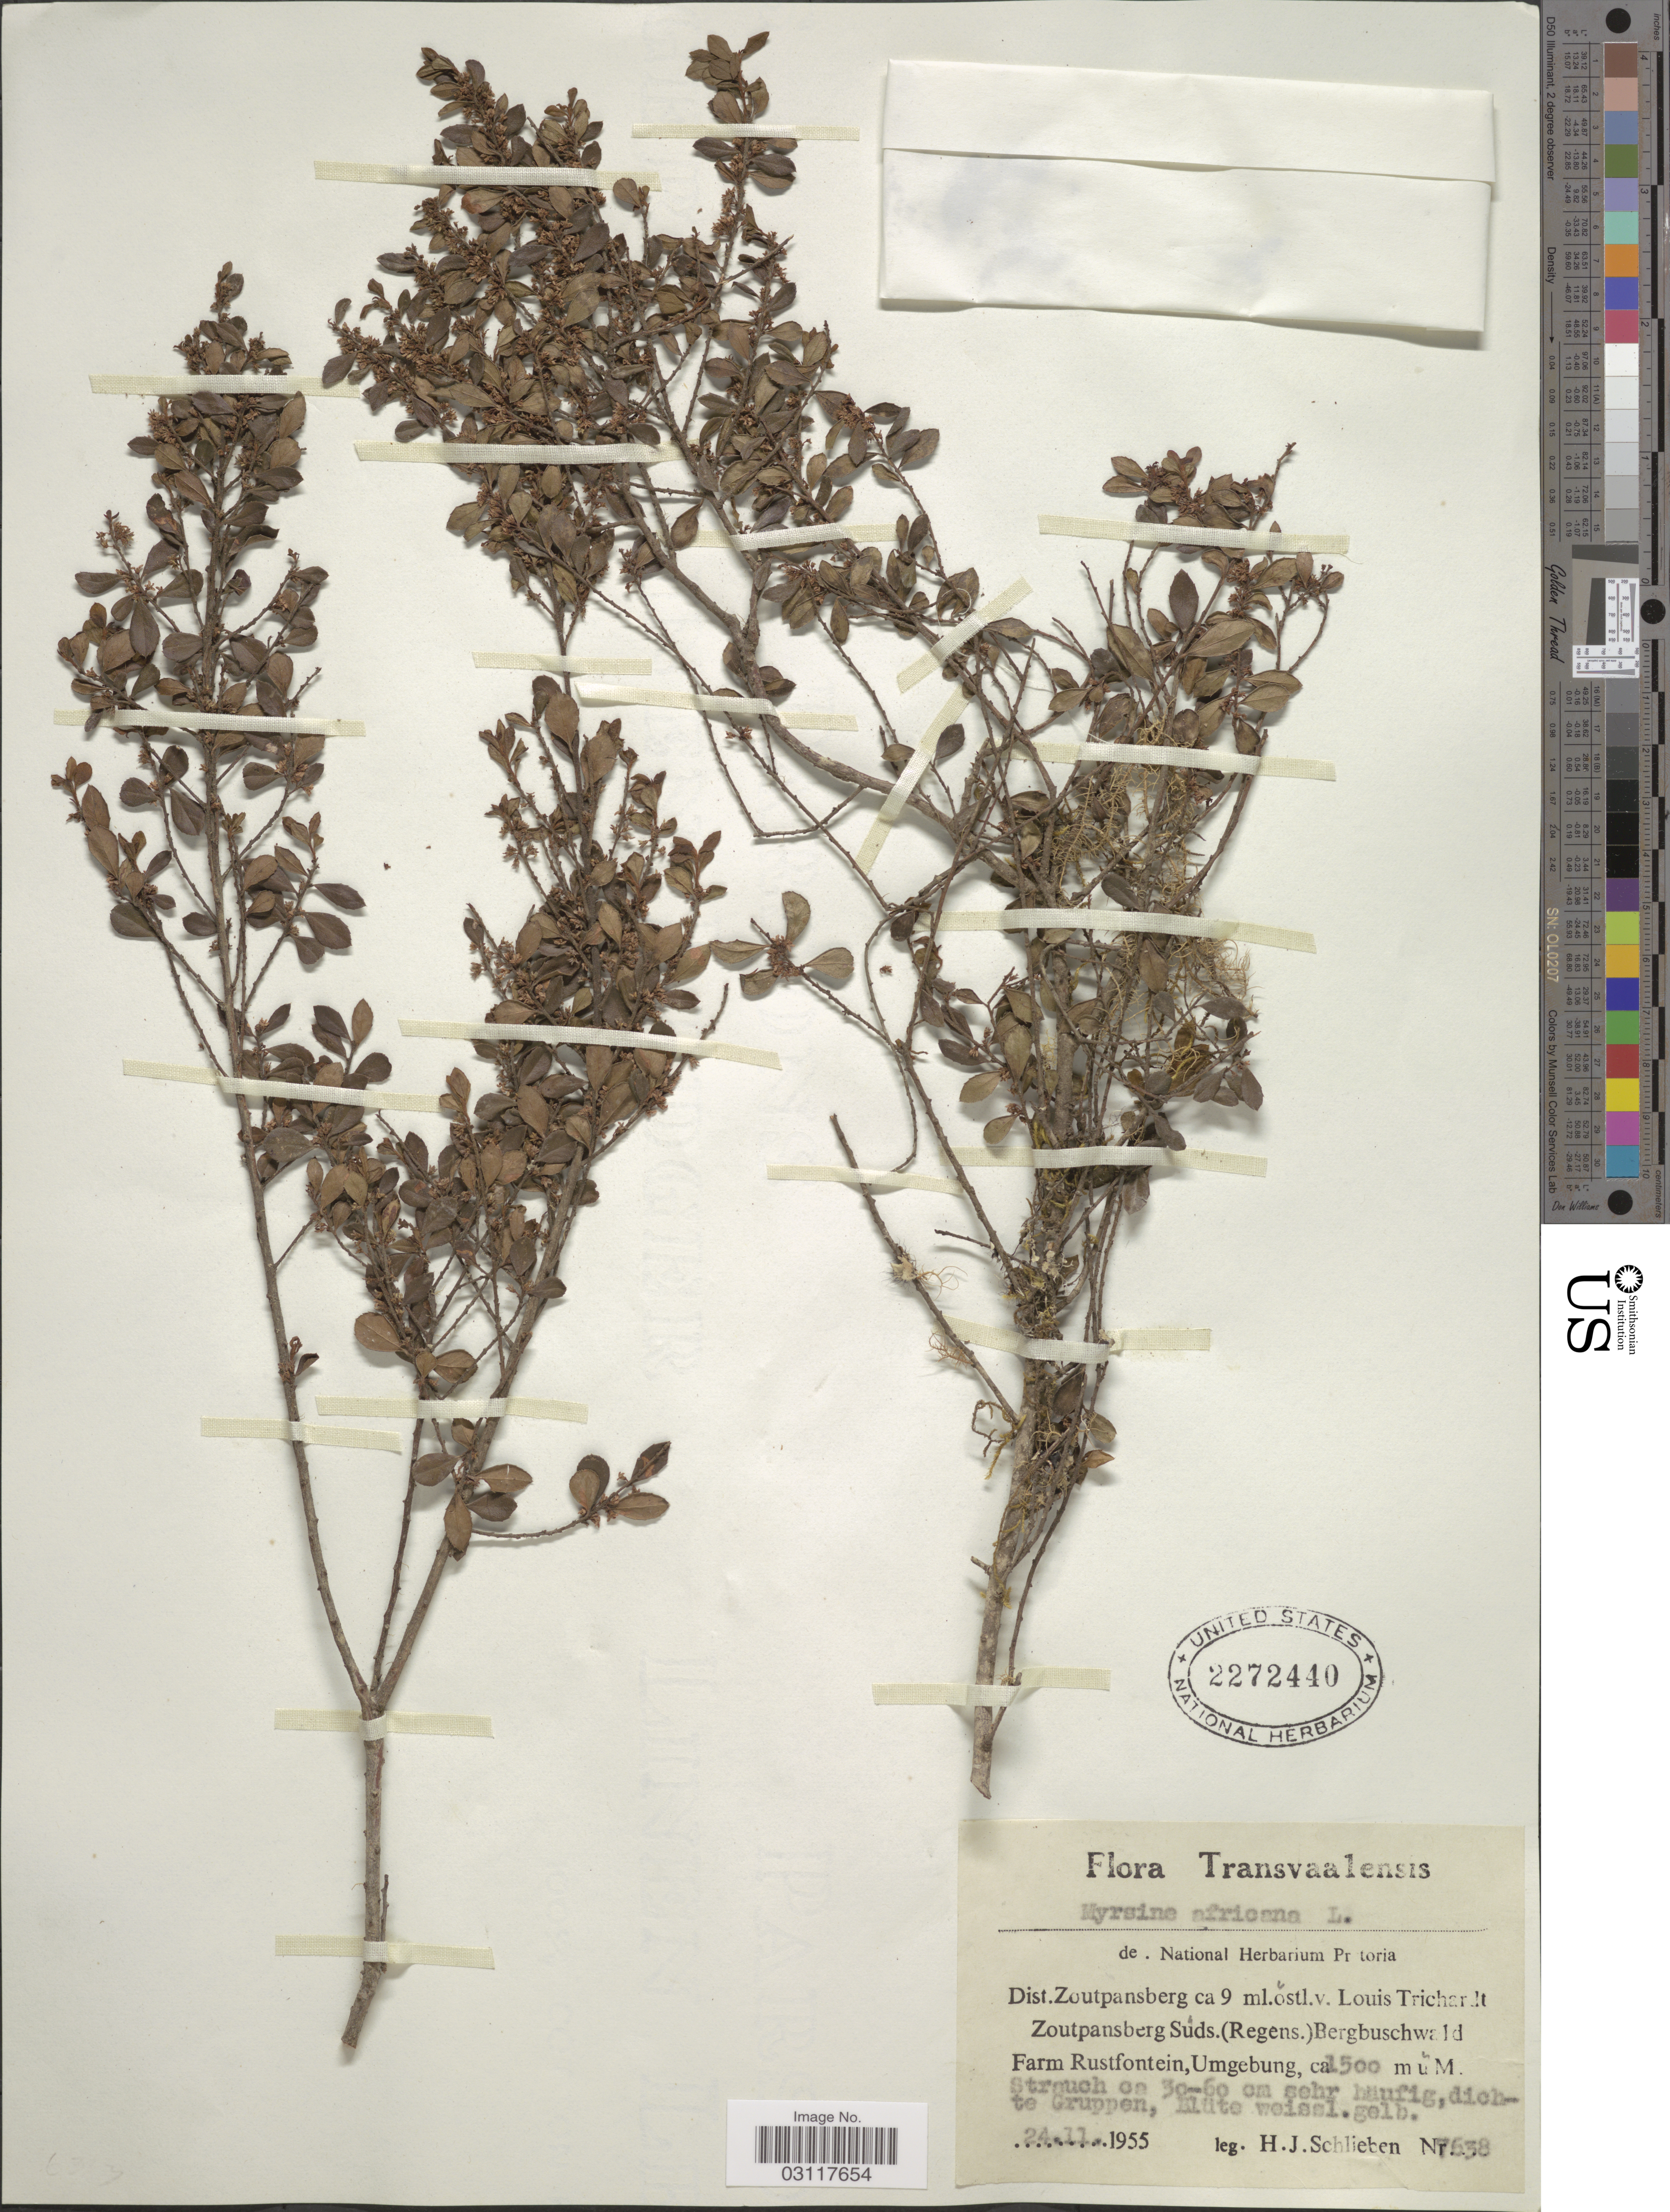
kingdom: Plantae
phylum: Tracheophyta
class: Magnoliopsida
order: Ericales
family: Primulaceae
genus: Myrsine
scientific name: Myrsine africana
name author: L.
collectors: H. J. Schlieben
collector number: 7638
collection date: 1955-11-24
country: South Africa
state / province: Limpopo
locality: Transvaalensis, Dist. Zoutpansberg ca 9 ml. ostl. v. Louis Trichardt, Zoutpansberg Suds. (Regens) Bergbuschwald Farm Rustfontein.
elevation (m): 1500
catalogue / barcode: US 2272440